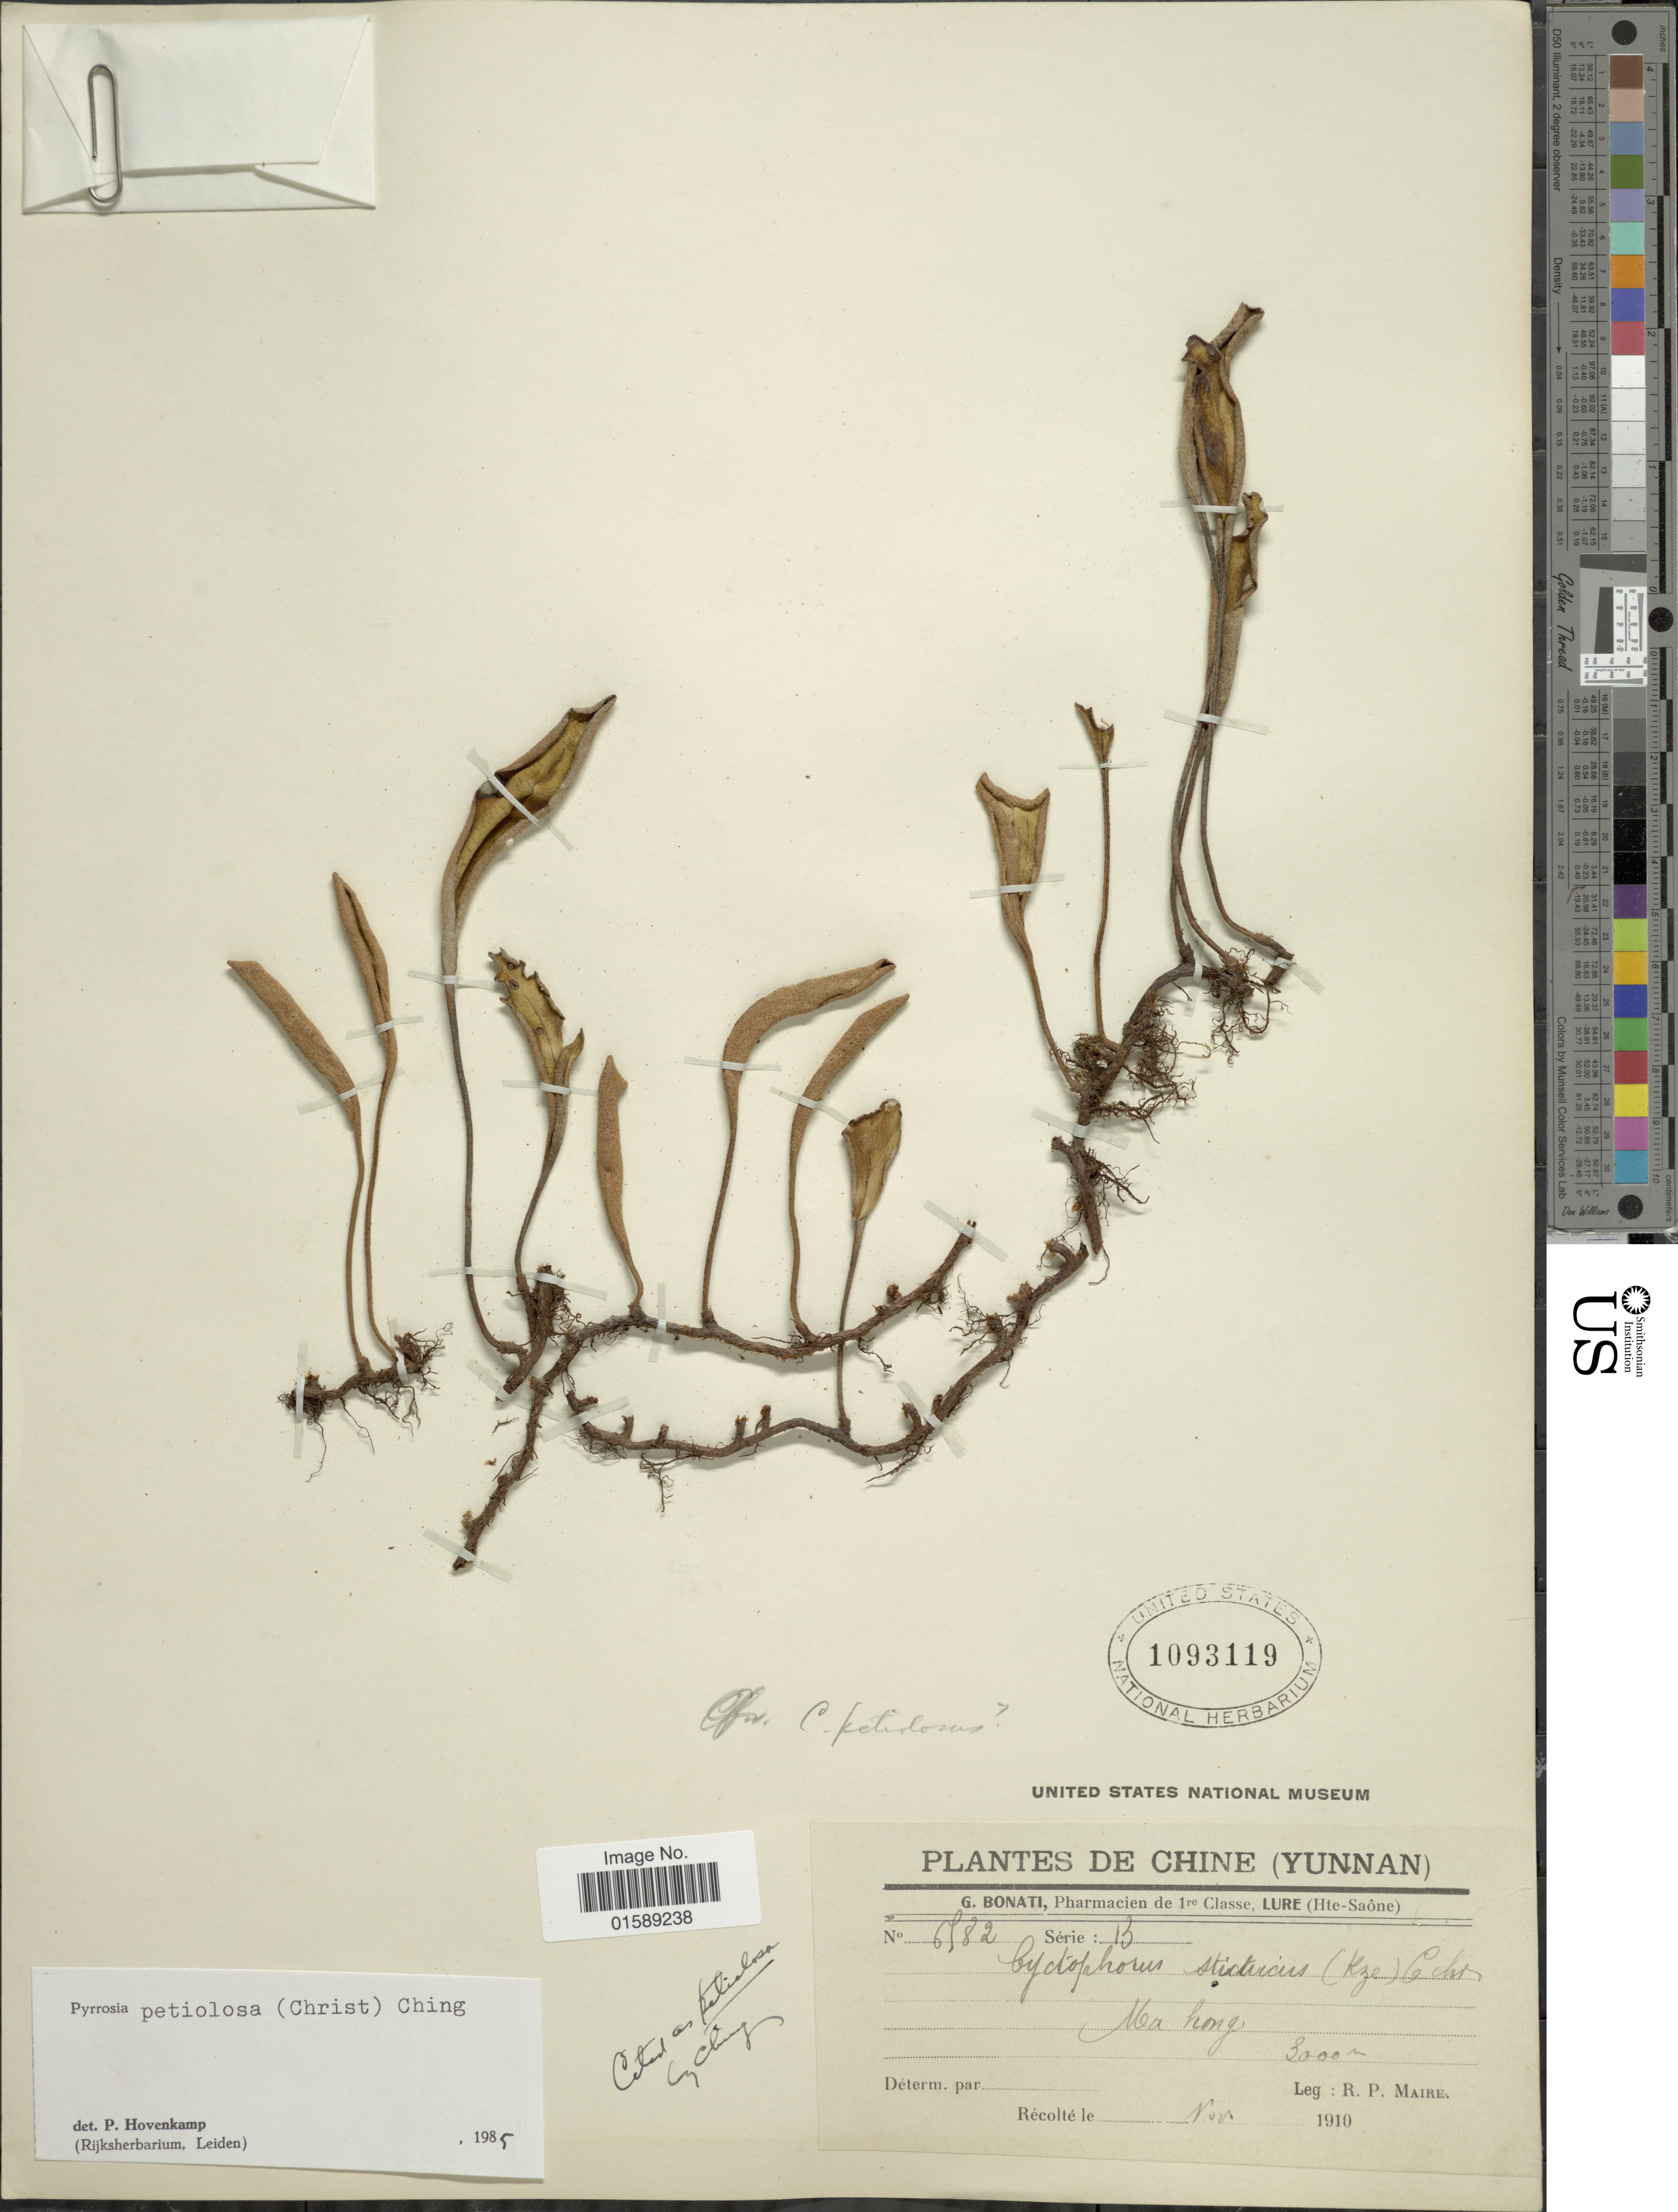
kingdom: Plantae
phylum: Tracheophyta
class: Polypodiopsida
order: Polypodiales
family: Polypodiaceae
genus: Pyrrosia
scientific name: Pyrrosia petiolosa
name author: (Christ) Ching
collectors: R.-P. Maire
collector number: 6582*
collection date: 1910-11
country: China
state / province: Yunnan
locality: Chine (Yunnan). Ma hong.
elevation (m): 3000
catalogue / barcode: US 1093119